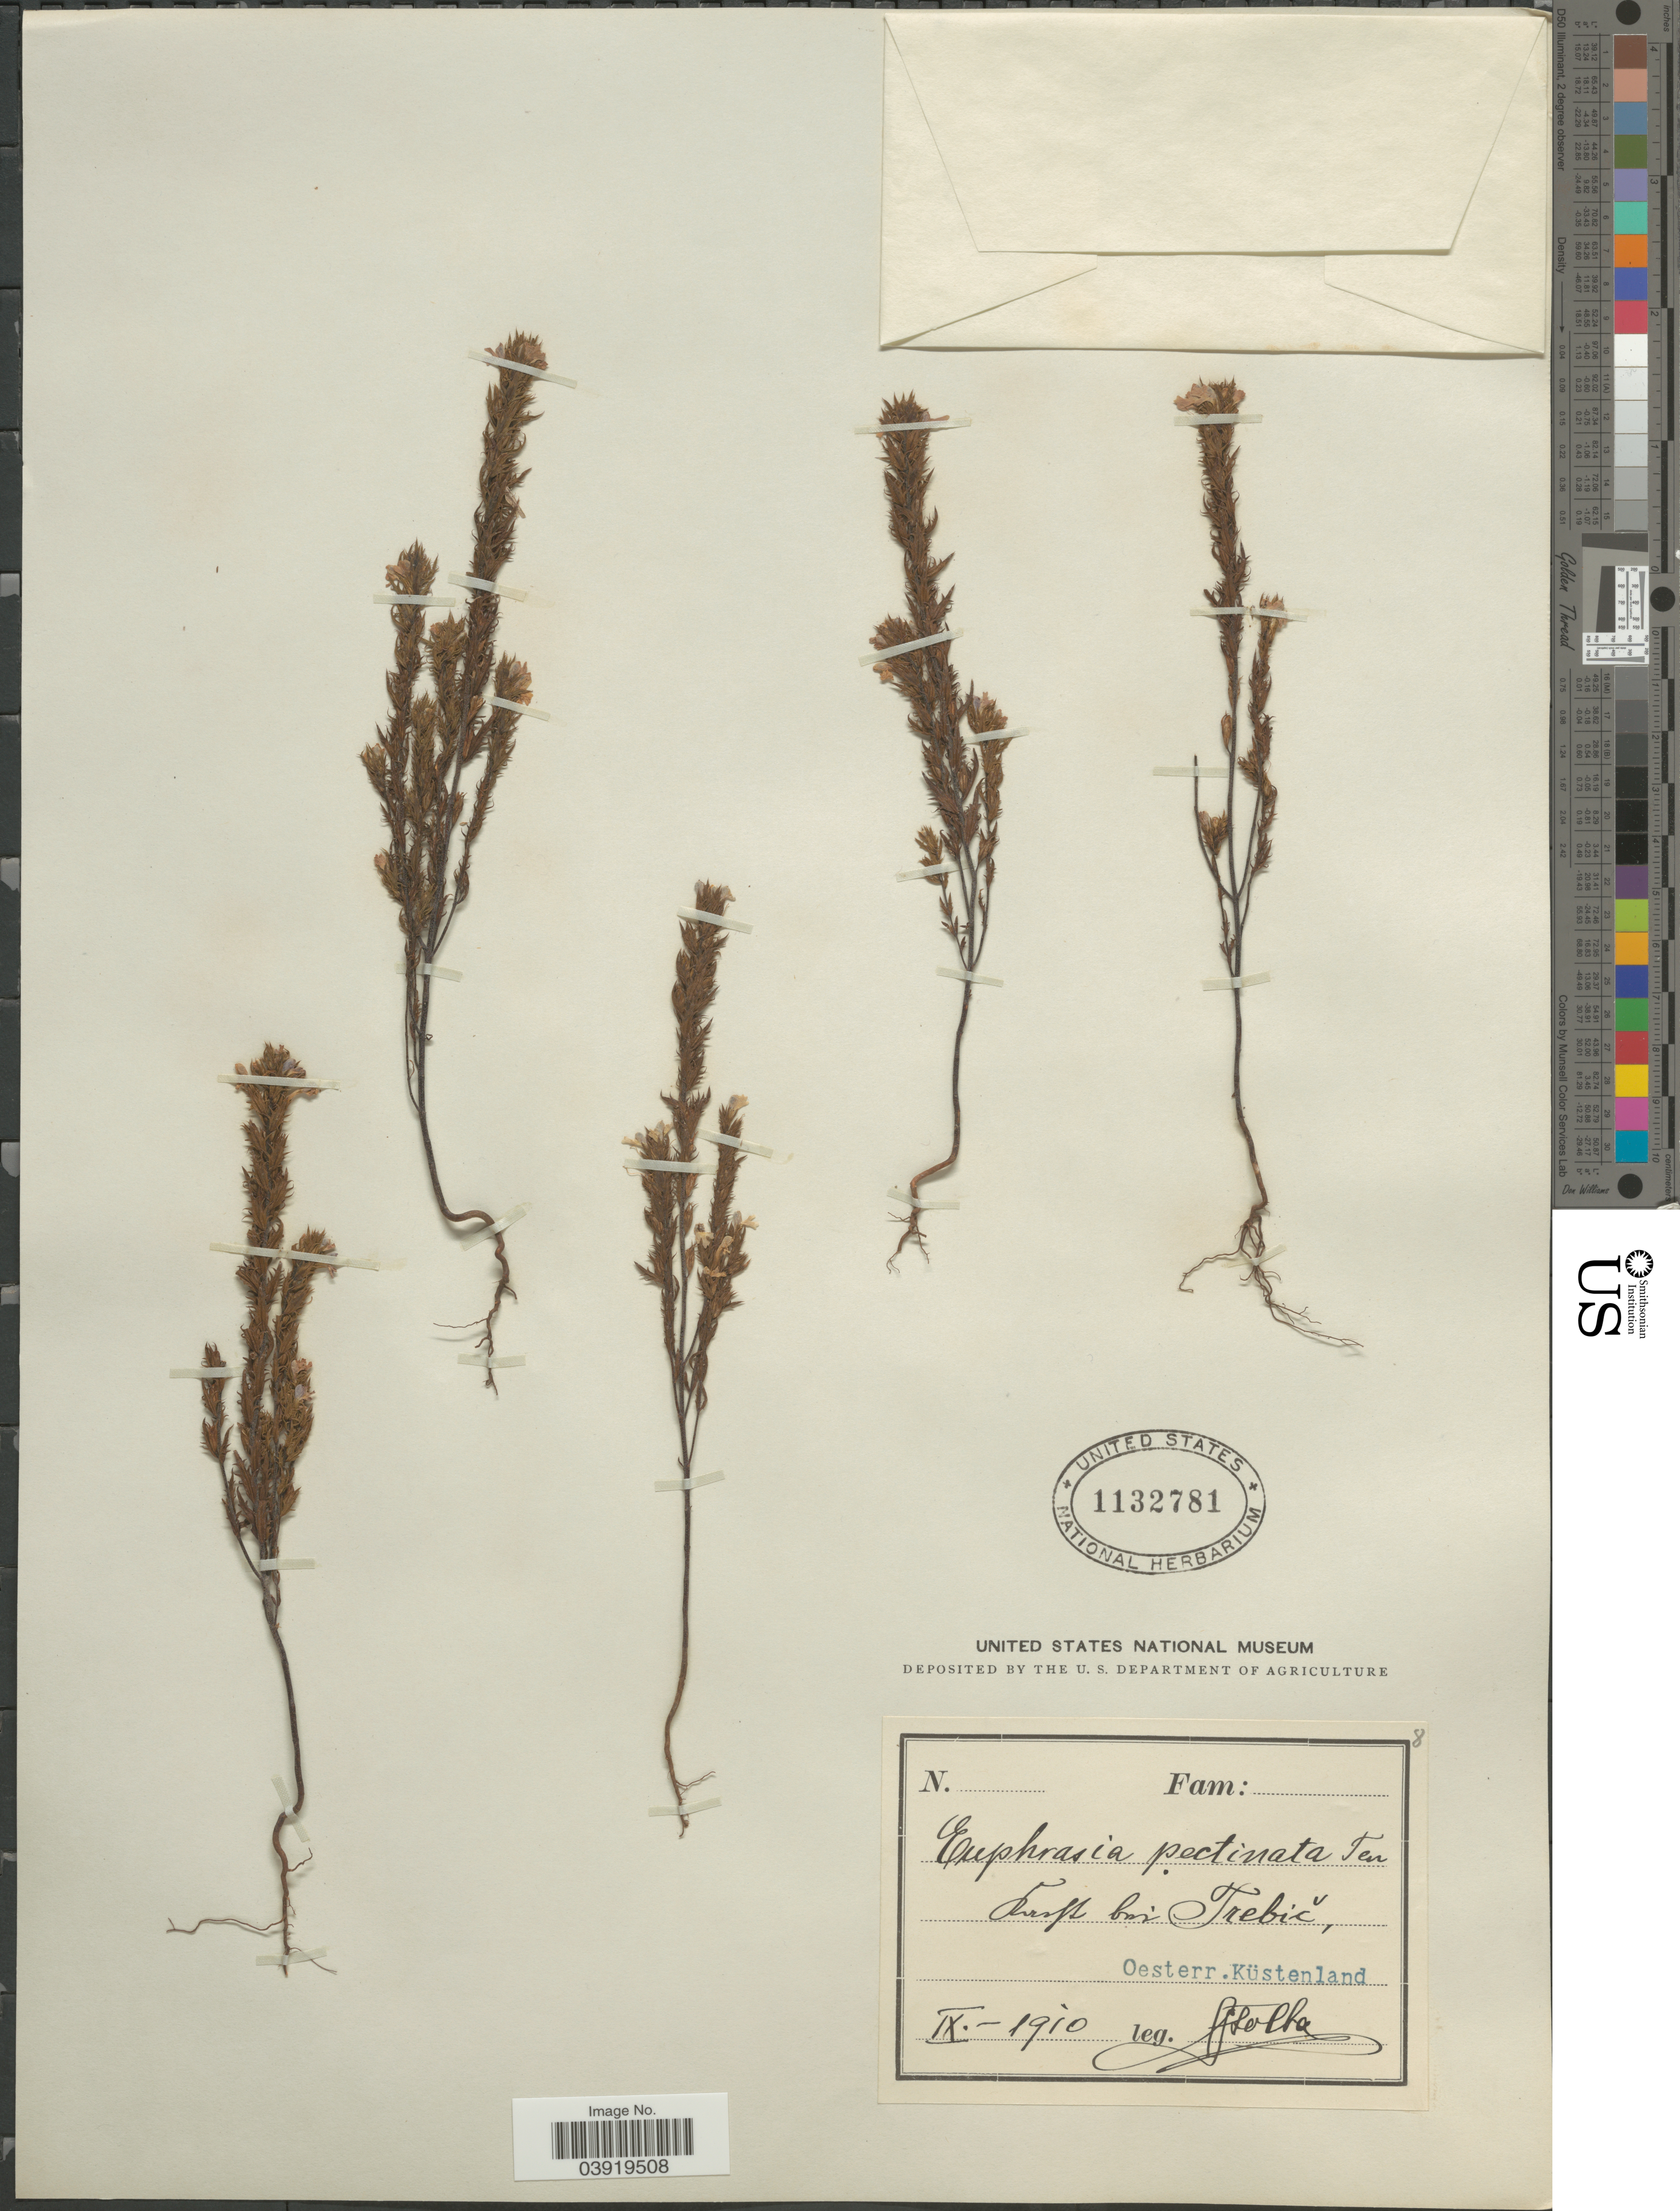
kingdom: Plantae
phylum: Tracheophyta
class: Magnoliopsida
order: Lamiales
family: Orobanchaceae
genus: Euphrasia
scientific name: Euphrasia pectinata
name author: Ten.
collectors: R. Solta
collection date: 1910-09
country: Czechia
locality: Turnft [interpreted] bei Trebič. Oesterr. Küstenland.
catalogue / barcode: US 1132781